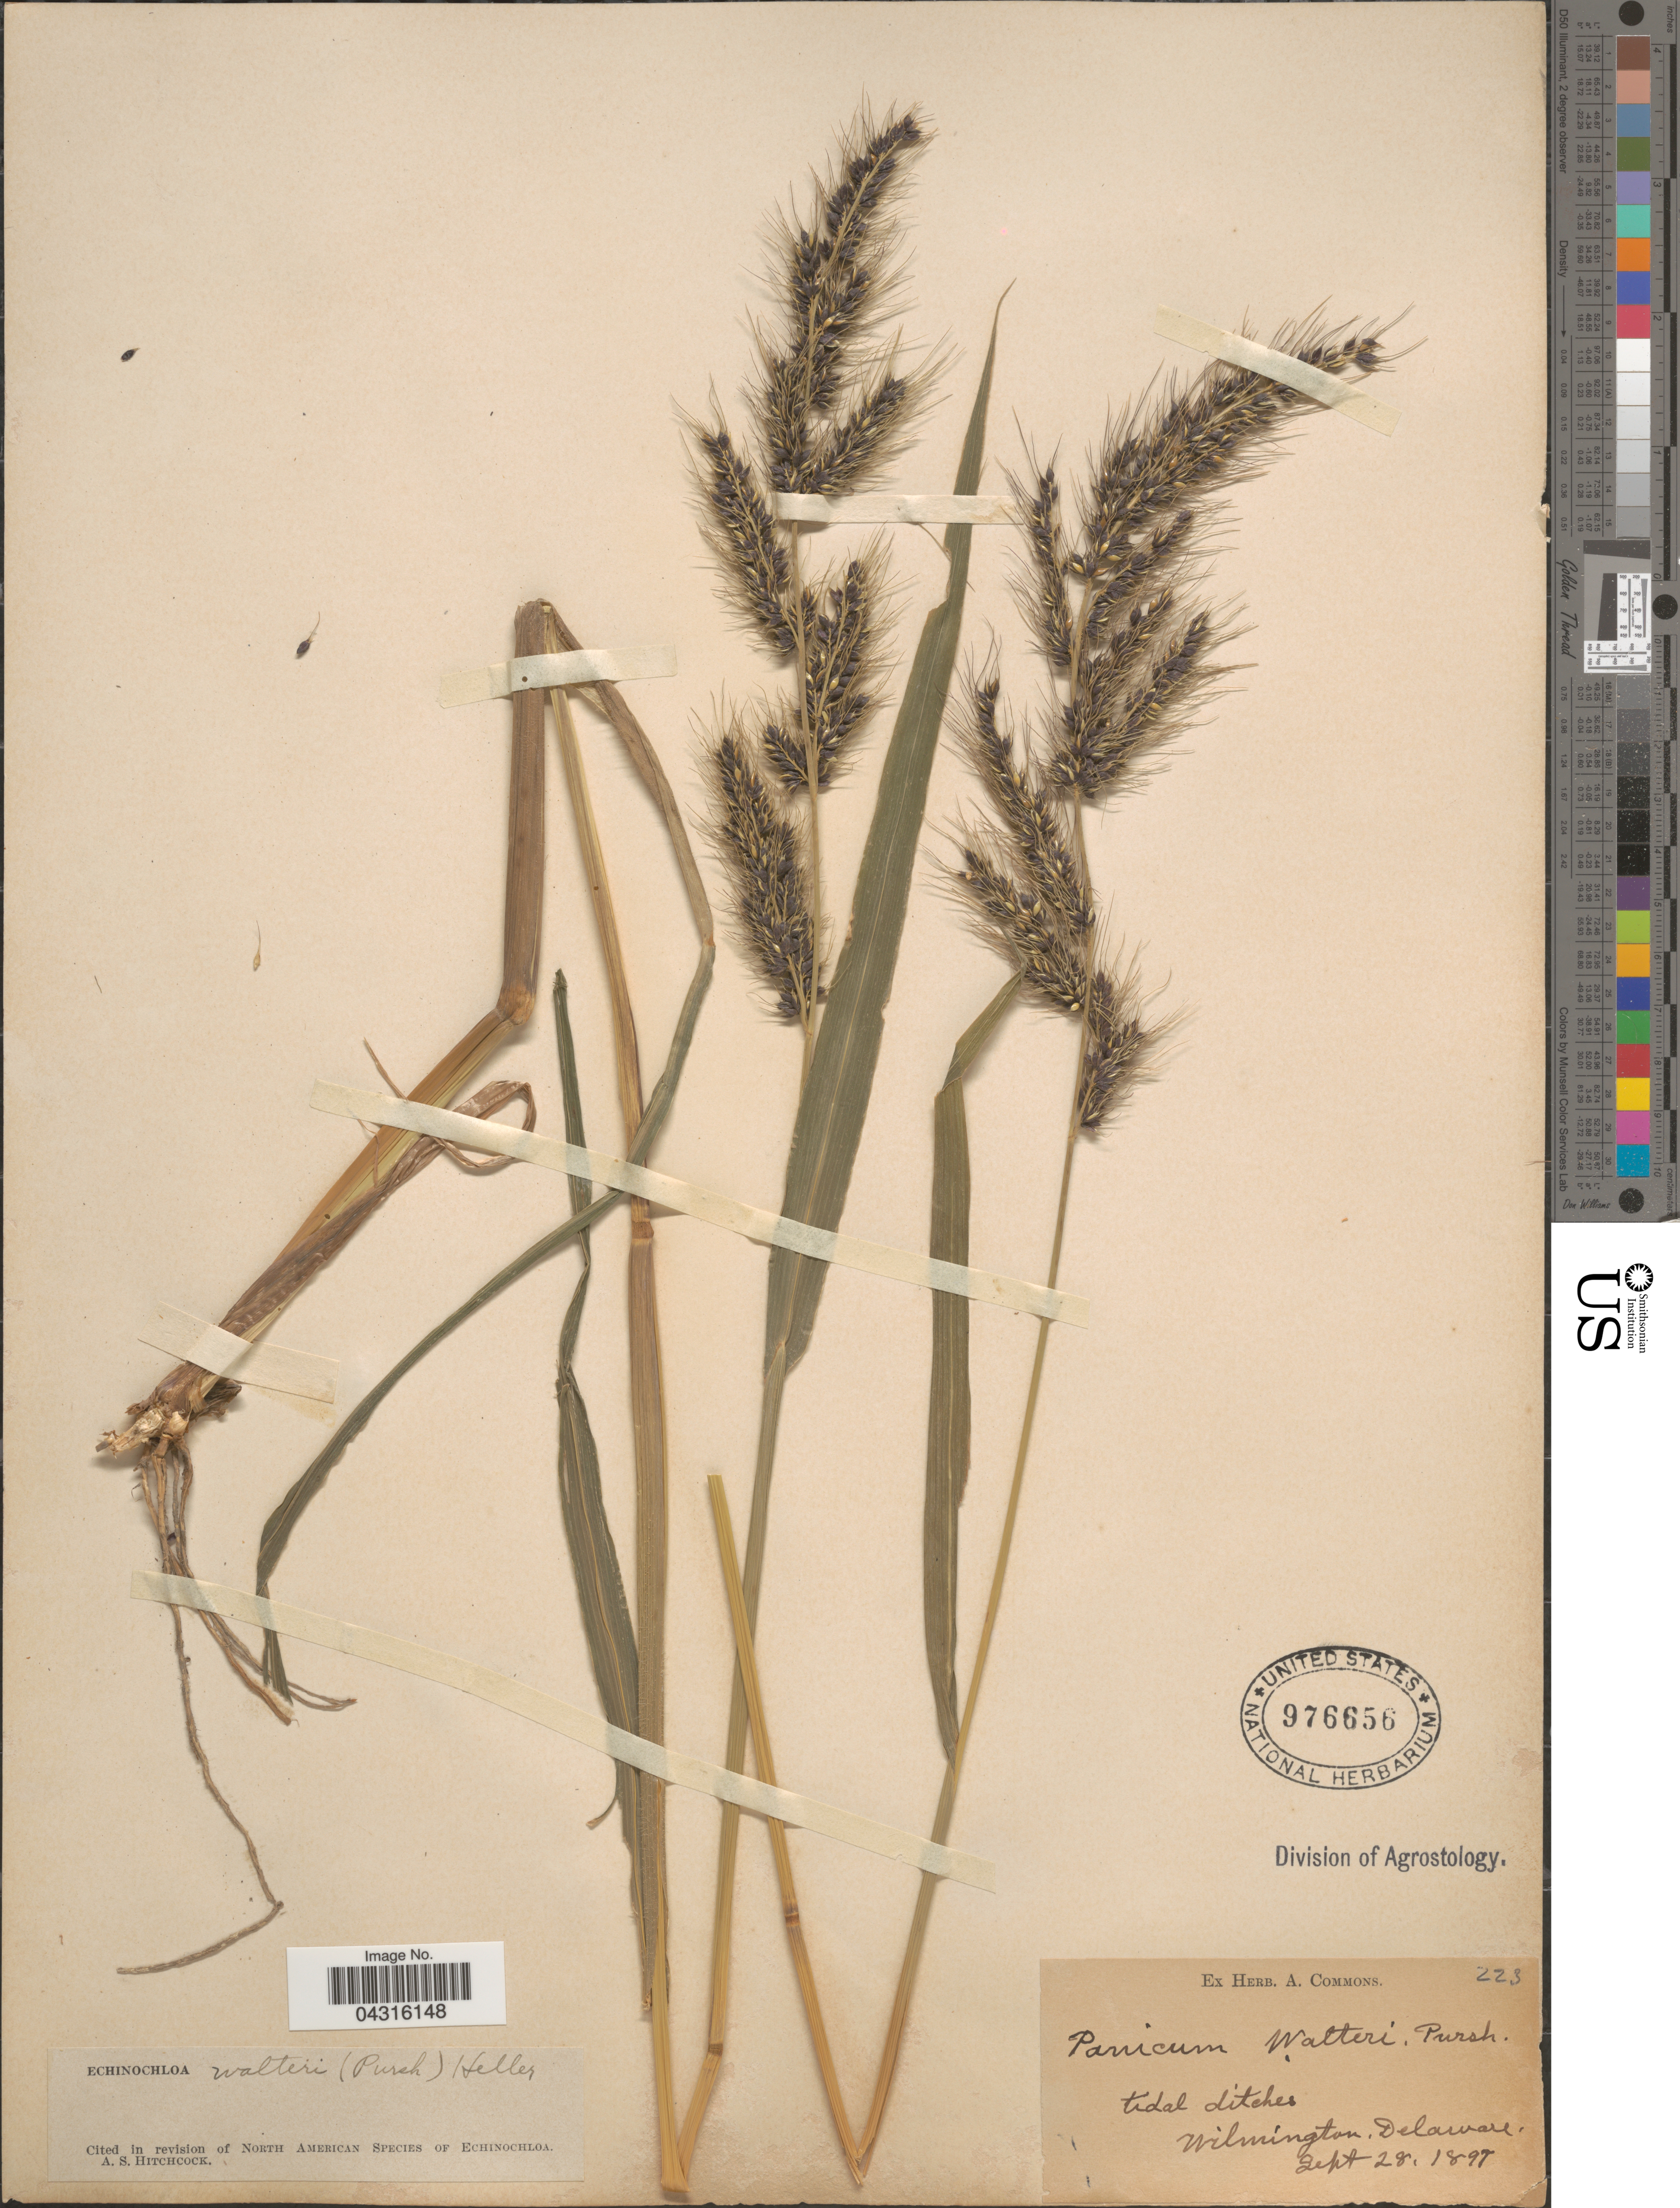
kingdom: Plantae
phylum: Tracheophyta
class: Liliopsida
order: Poales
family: Poaceae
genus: Echinochloa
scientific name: Echinochloa walteri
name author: (Pursh) A. Heller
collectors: ex herb. A. Commons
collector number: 223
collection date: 1897-09-28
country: United States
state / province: Delaware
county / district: New Castle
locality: Wilmington.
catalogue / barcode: US 976656